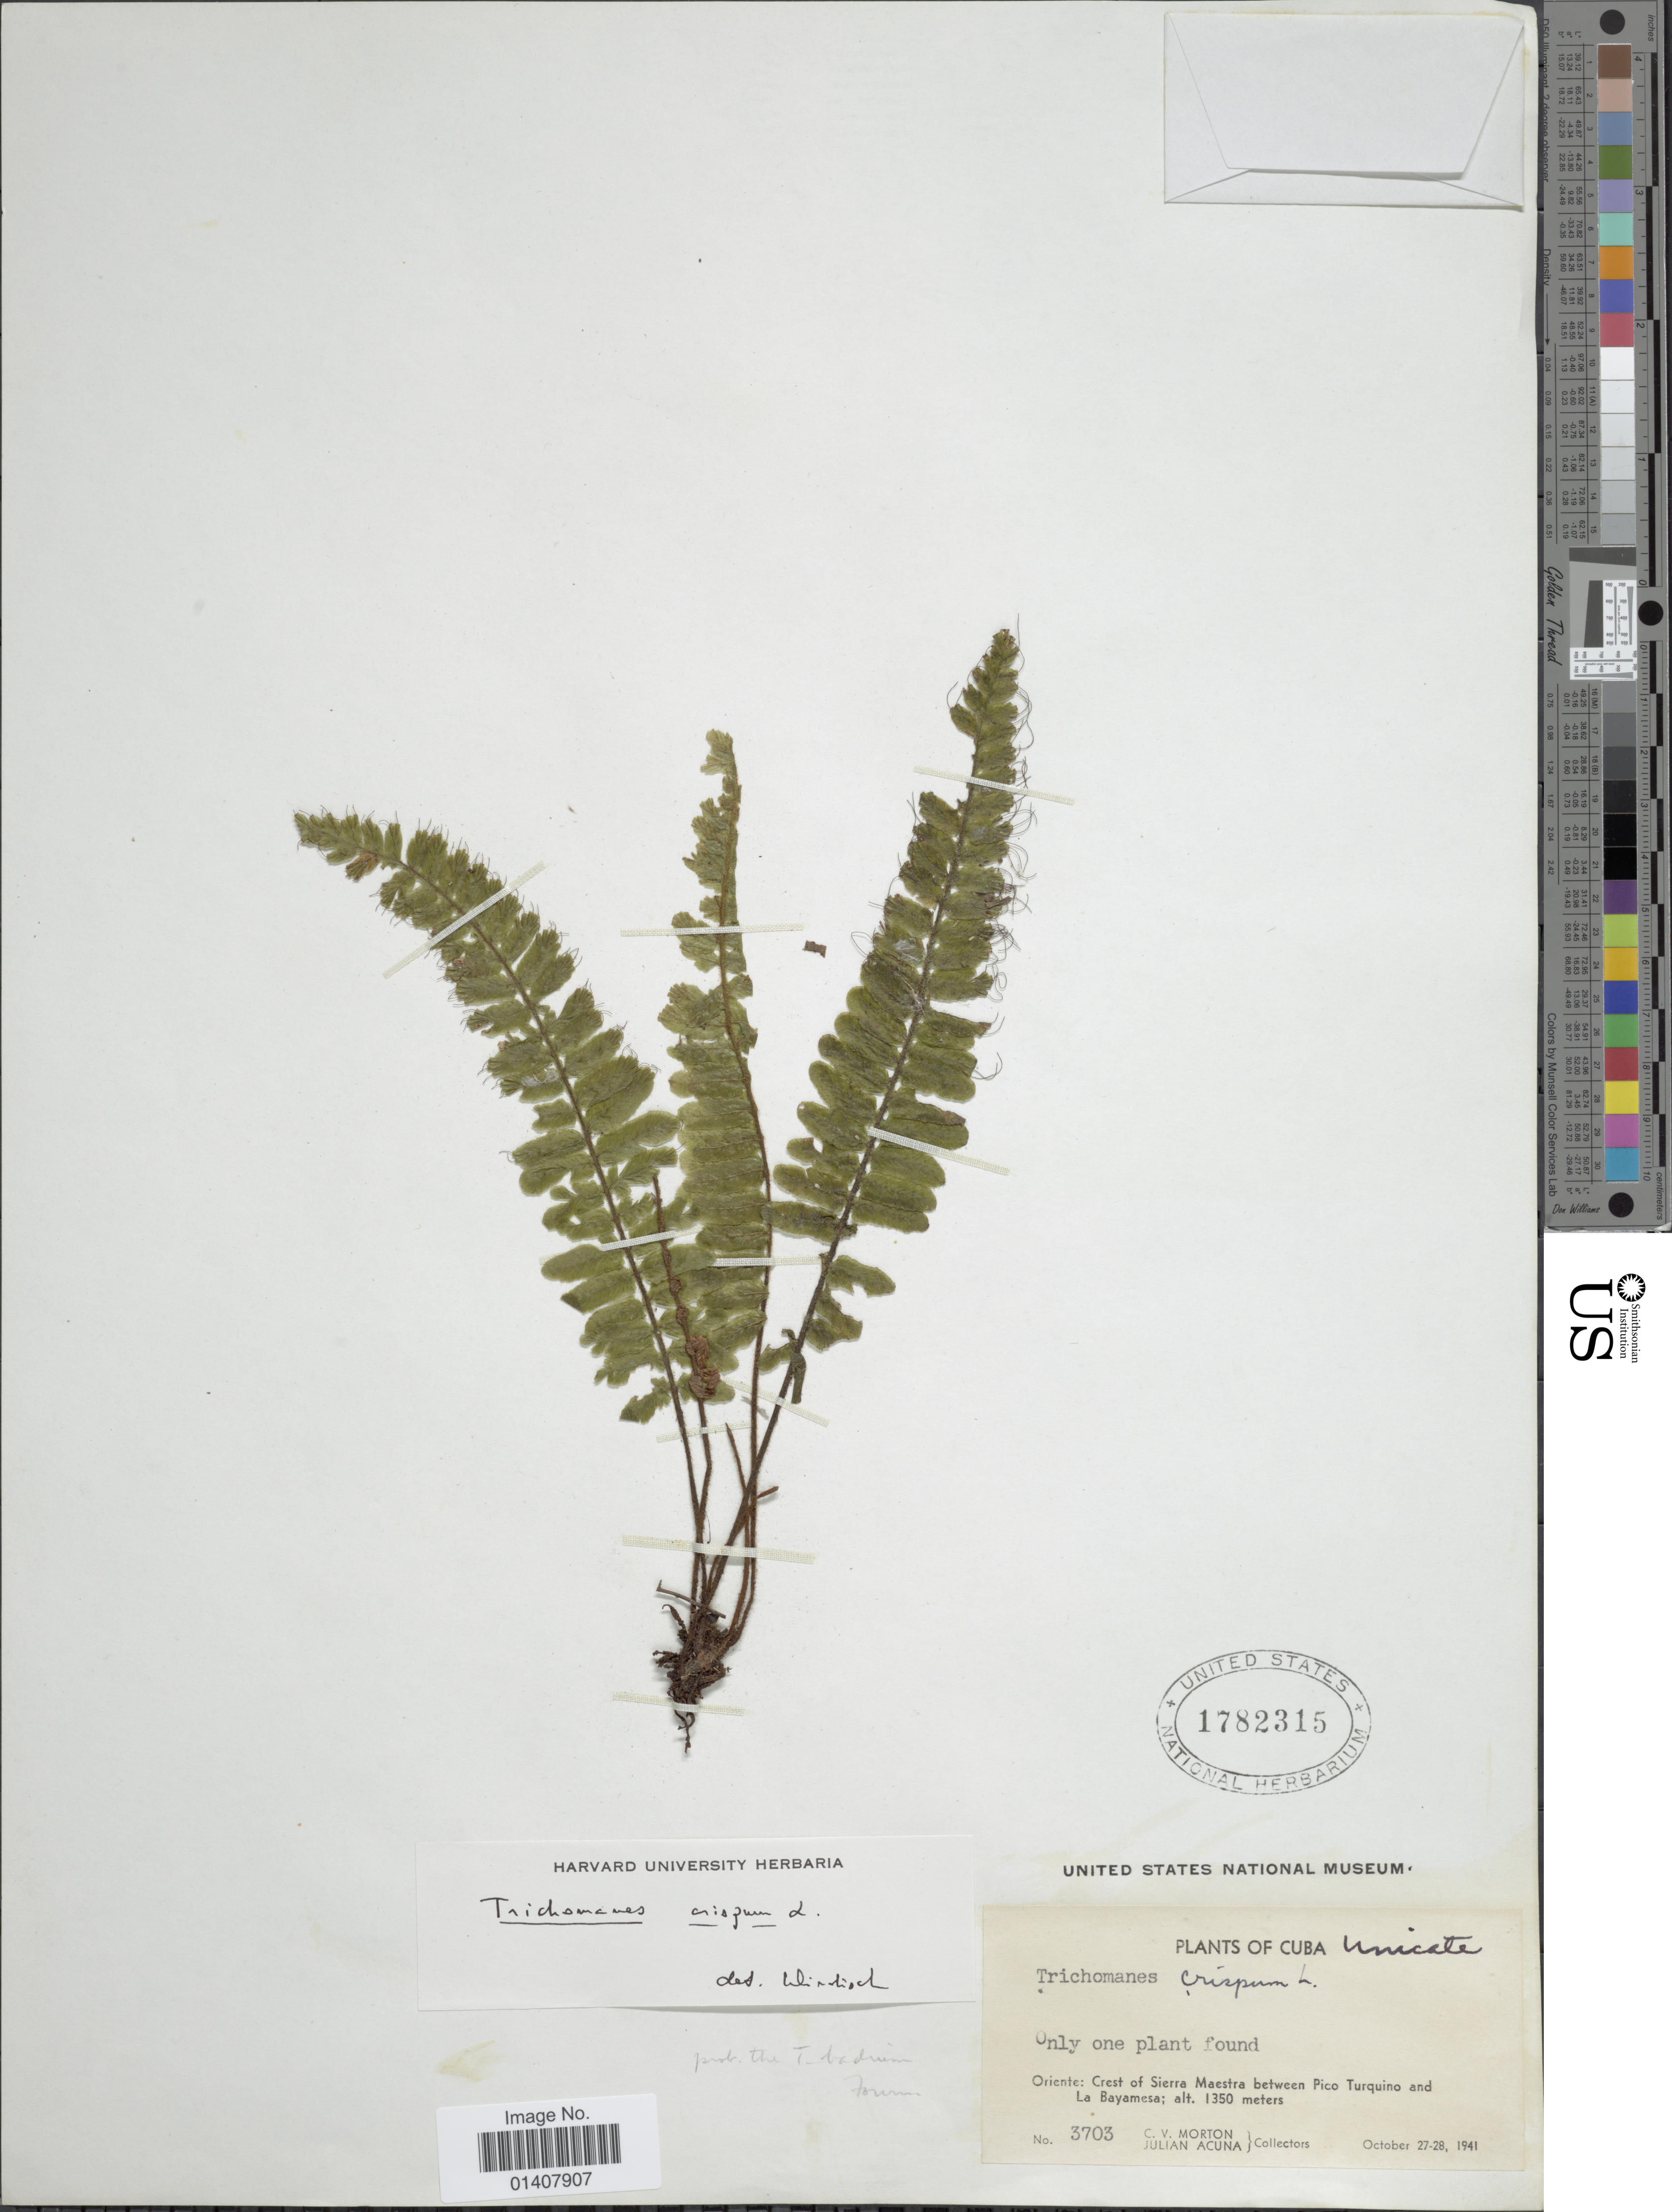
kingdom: Plantae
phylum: Tracheophyta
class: Polypodiopsida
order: Hymenophyllales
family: Hymenophyllaceae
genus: Trichomanes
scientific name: Trichomanes crispum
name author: L.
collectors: C. V. Morton & J. B. Acuña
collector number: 3703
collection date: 1941-10-27/1941-10-28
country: Cuba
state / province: Oriente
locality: Oriente: Crest of Sierra Maestra between Pico Turquino and La Bayamesa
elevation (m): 1350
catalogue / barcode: US 1782315